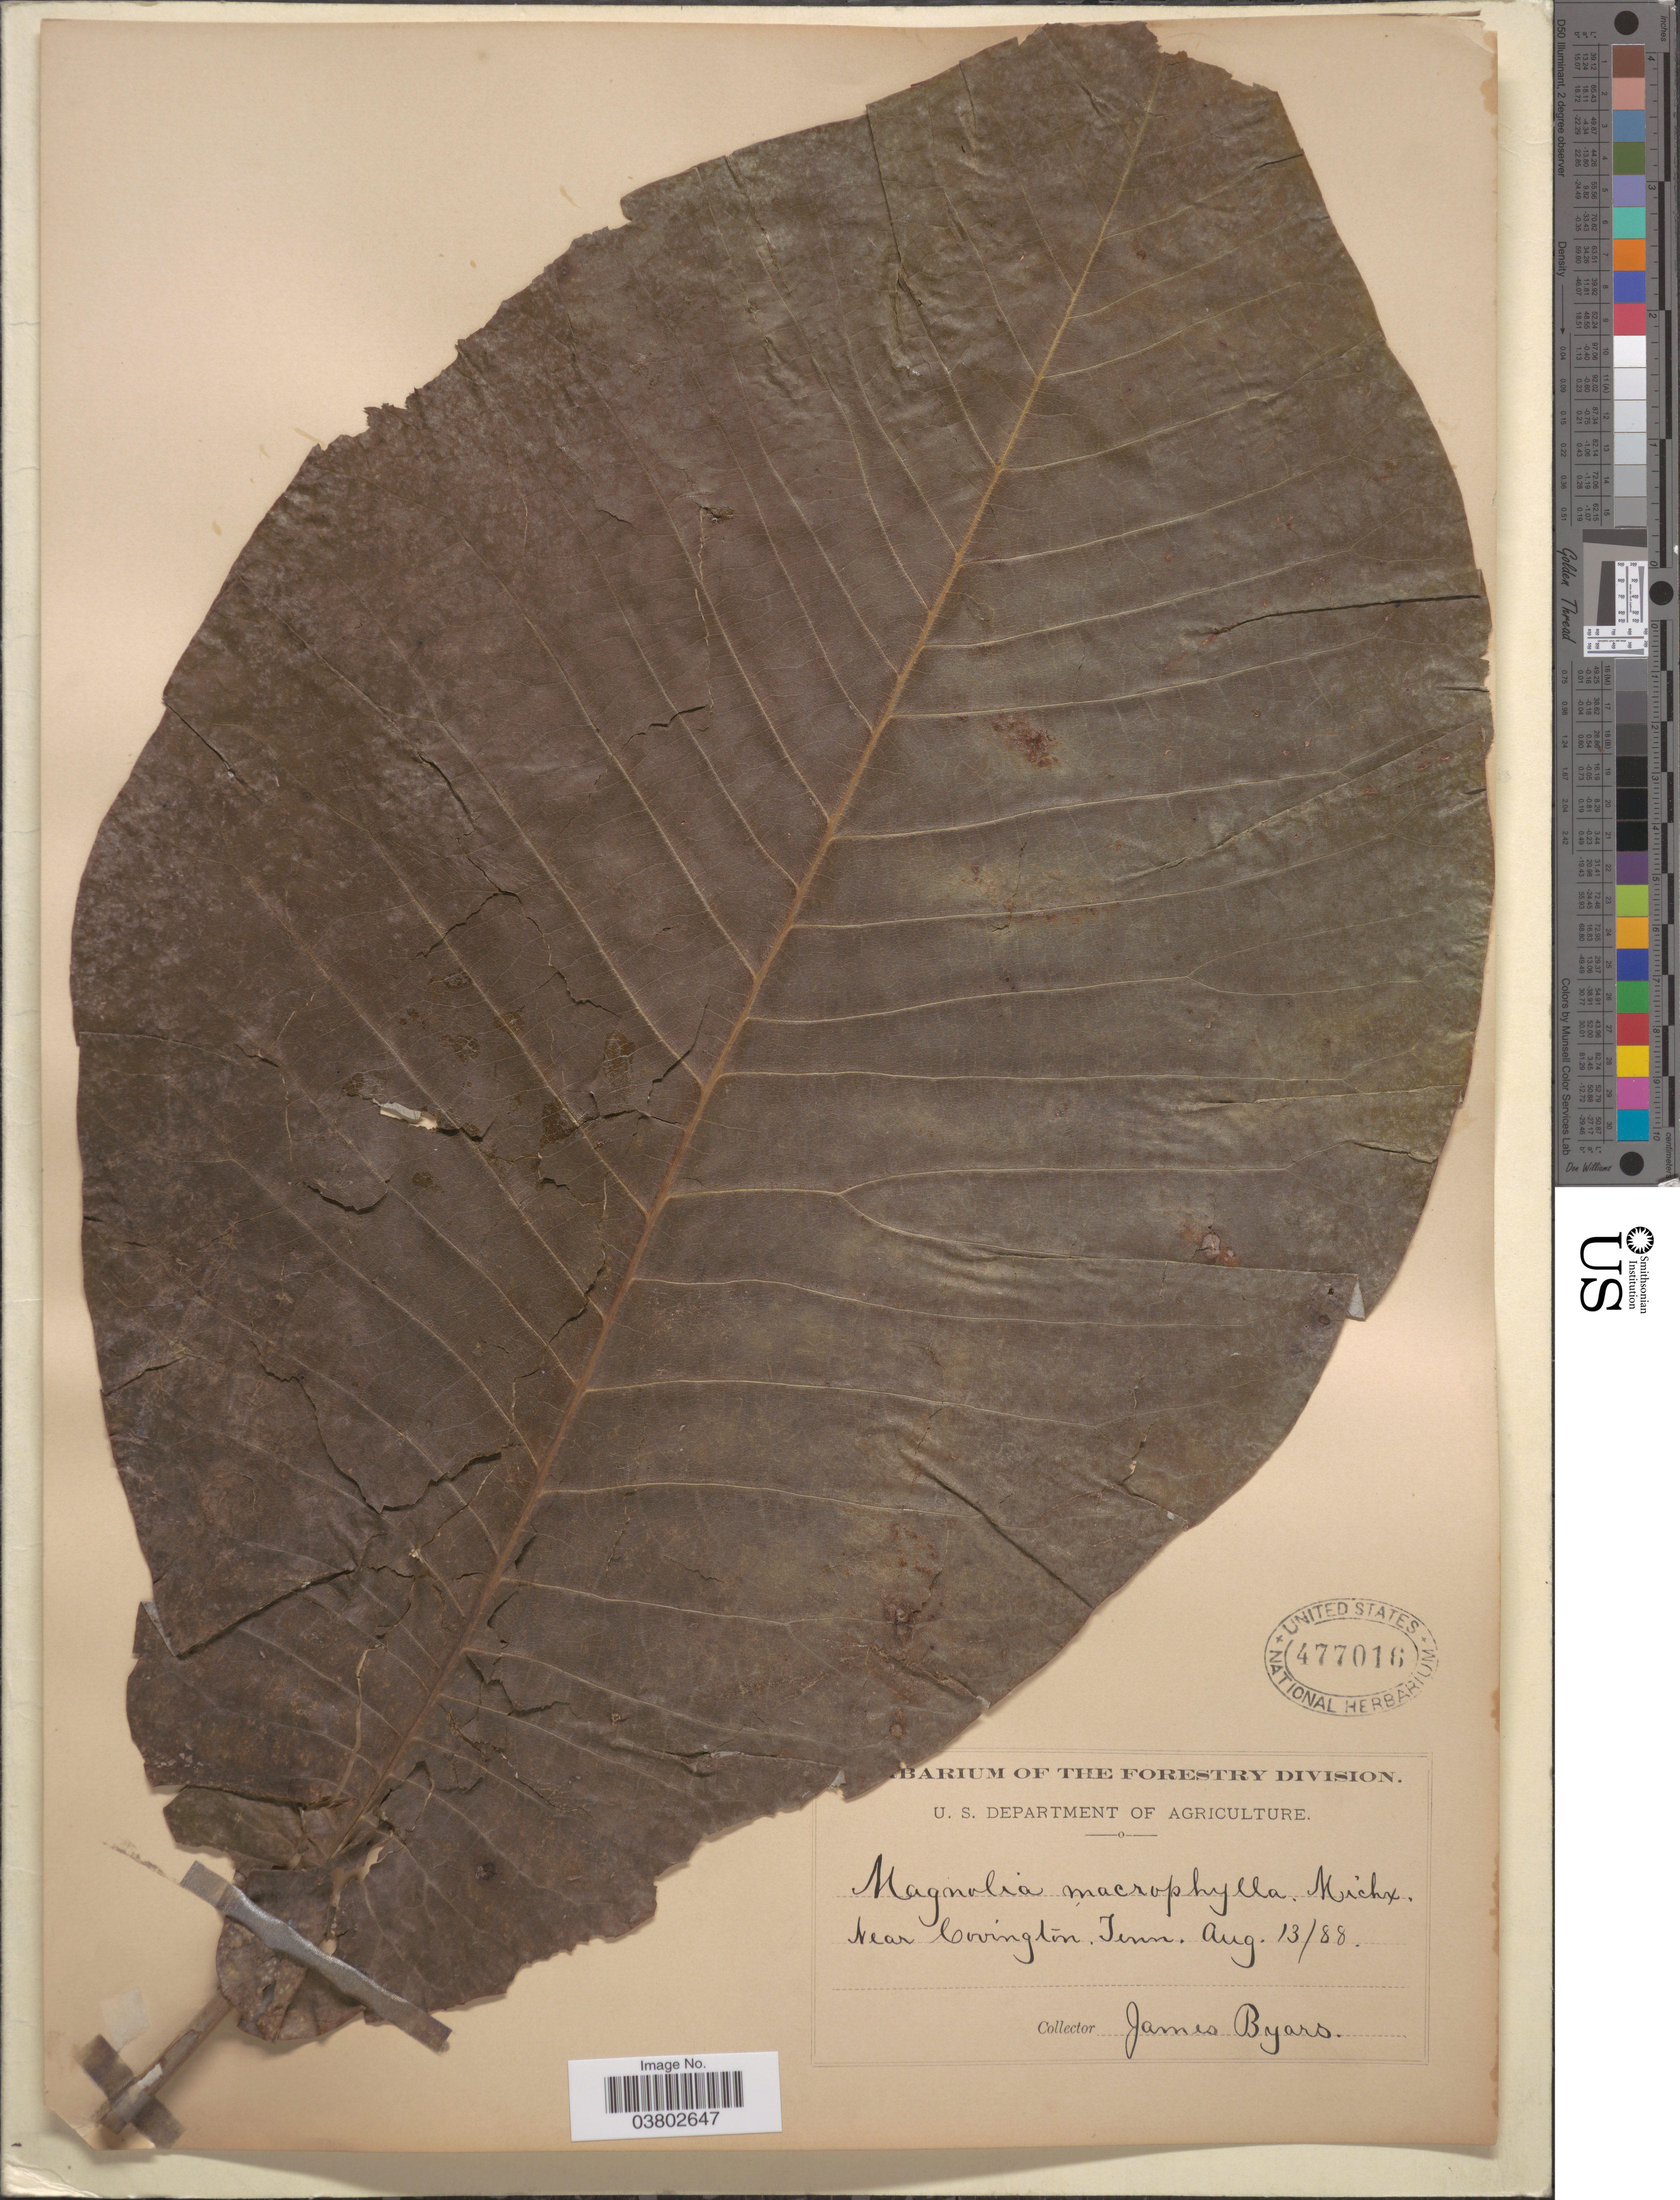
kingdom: Plantae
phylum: Tracheophyta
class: Magnoliopsida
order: Magnoliales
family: Magnoliaceae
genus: Magnolia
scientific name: Magnolia macrophylla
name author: Michx.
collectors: J. Byars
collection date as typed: Transcribed d/m/y: 13/8/88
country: United States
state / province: Tennessee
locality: Near Covington.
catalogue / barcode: US 477016